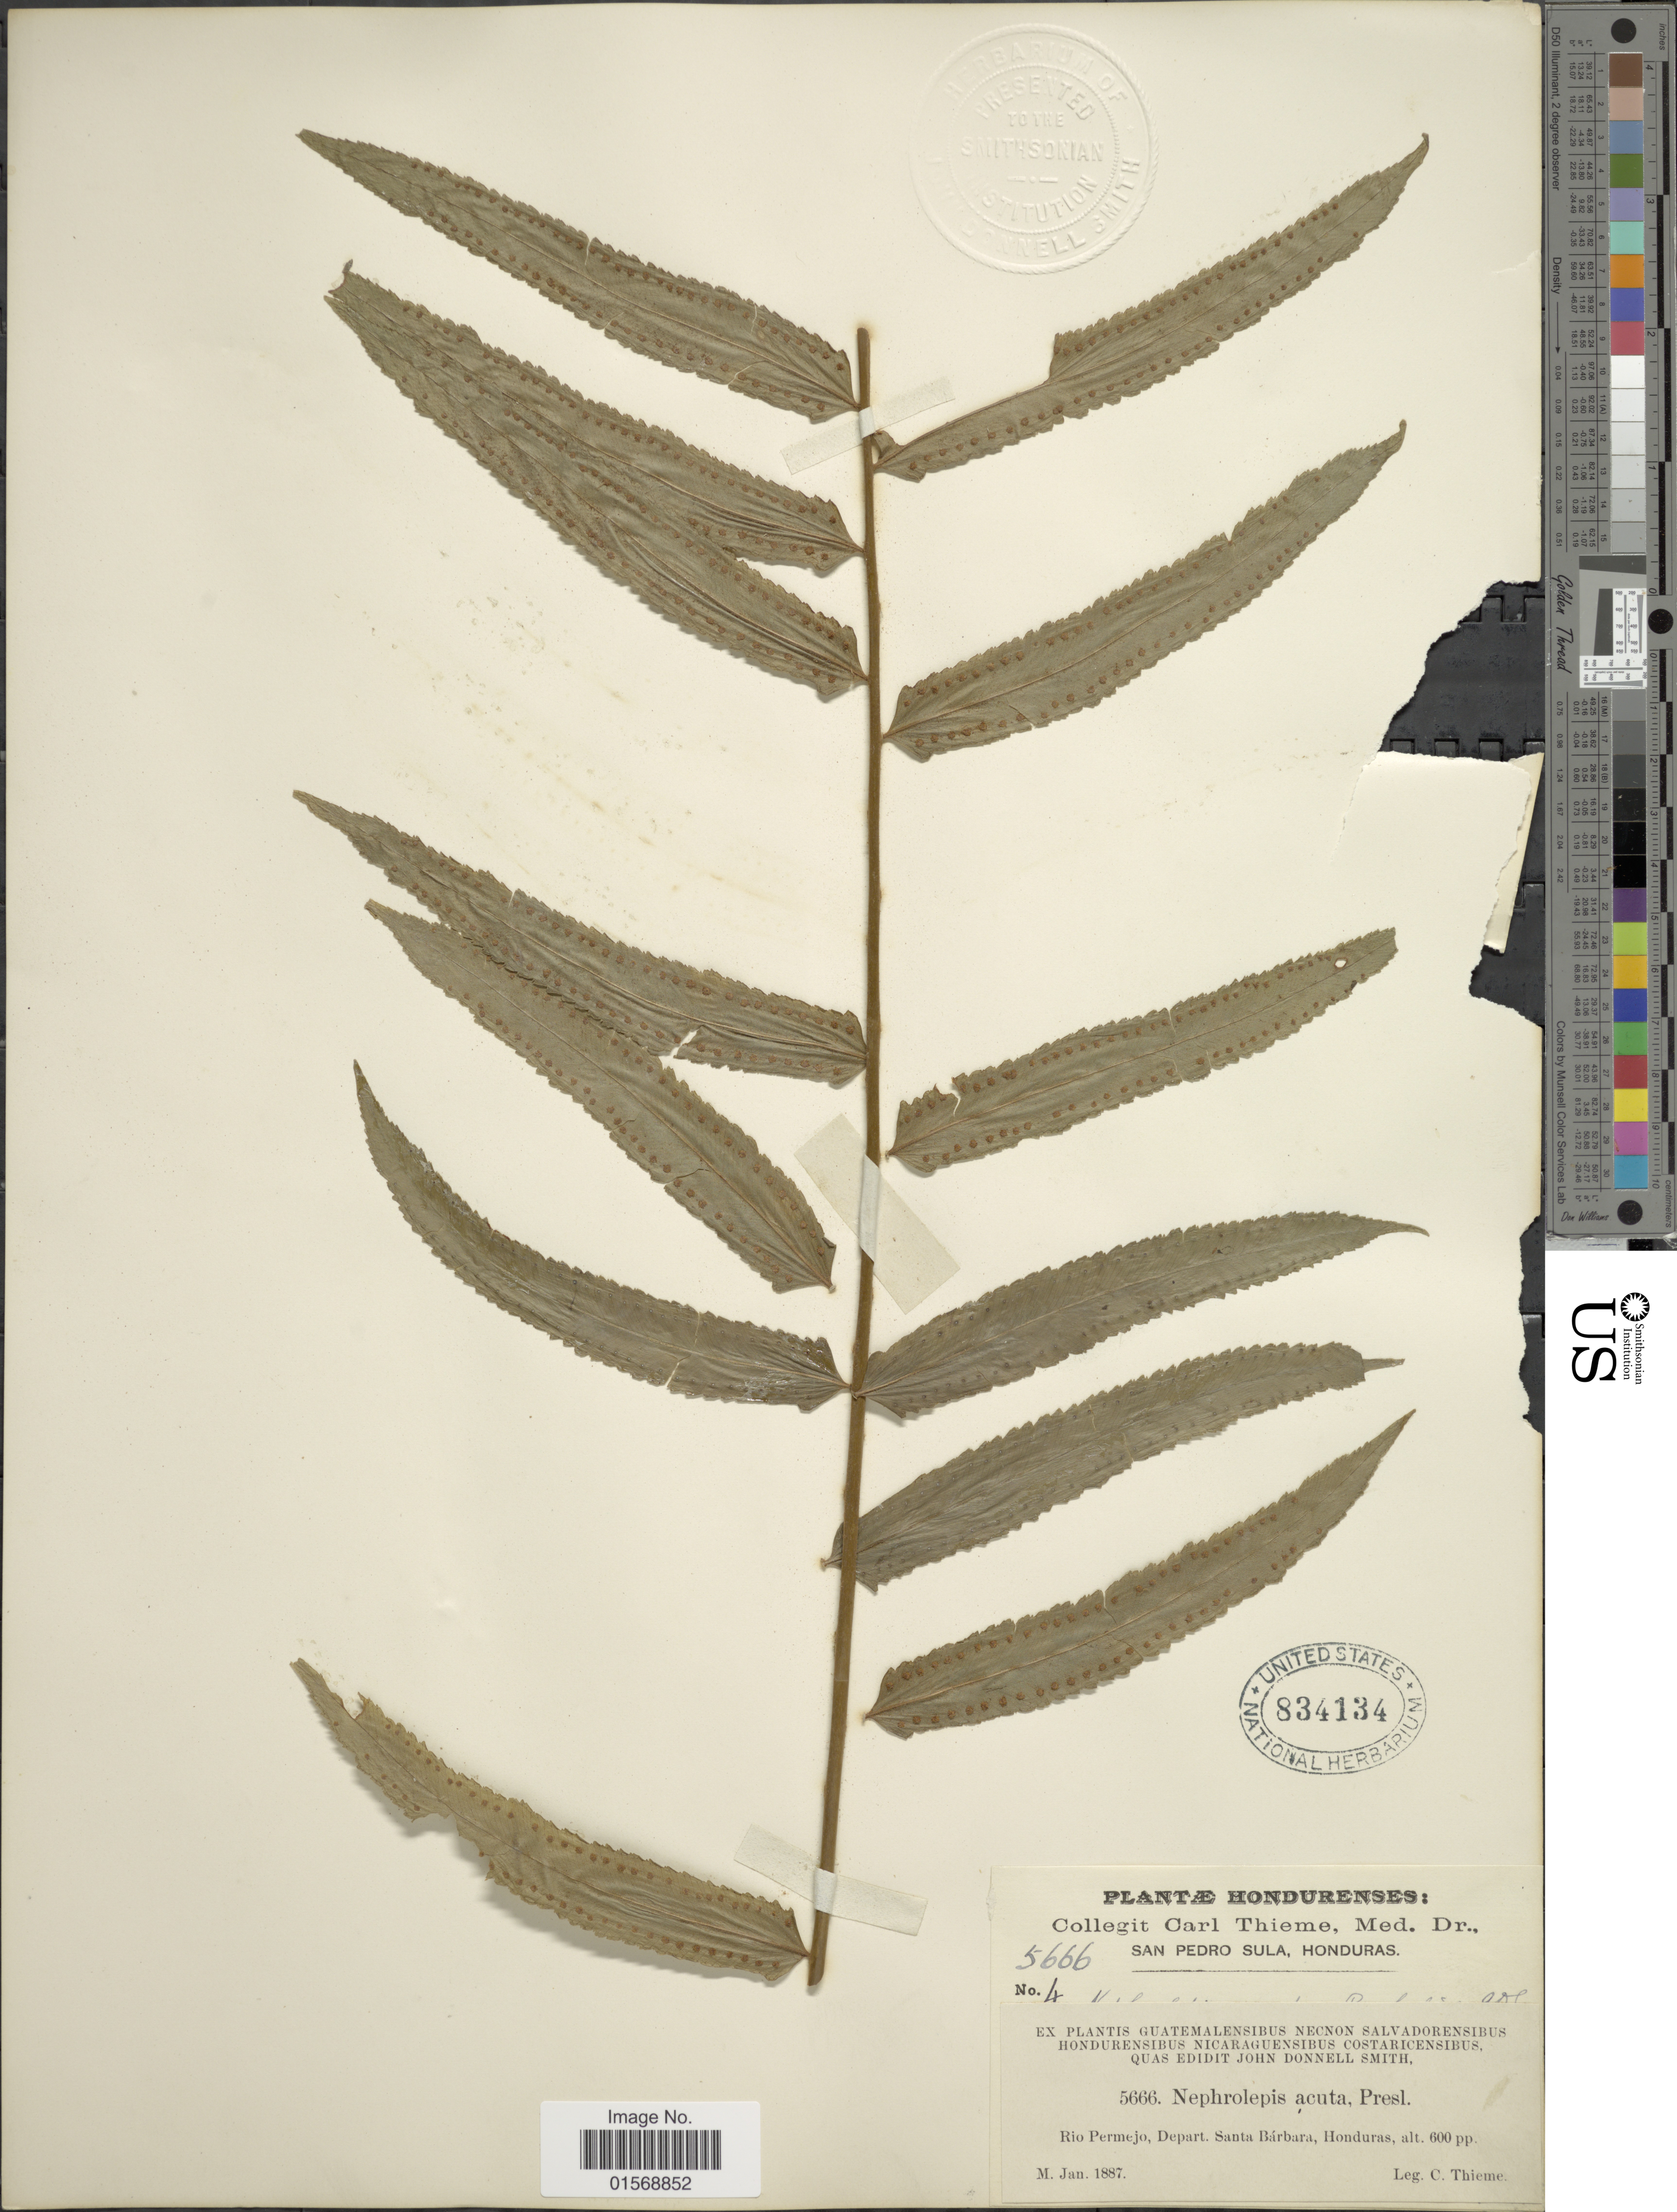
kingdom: Plantae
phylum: Tracheophyta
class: Polypodiopsida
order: Polypodiales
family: Nephrolepidaceae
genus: Nephrolepis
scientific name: Nephrolepis biserrata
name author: (Sw.) Schott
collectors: C. Thieme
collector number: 4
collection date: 1887-01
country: Honduras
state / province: Santa Bárbara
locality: Hondurenses, Rio Permejo, Depart. Santa Barbara, Honduras. San Pedro Sula.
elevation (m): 183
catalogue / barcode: US 834134